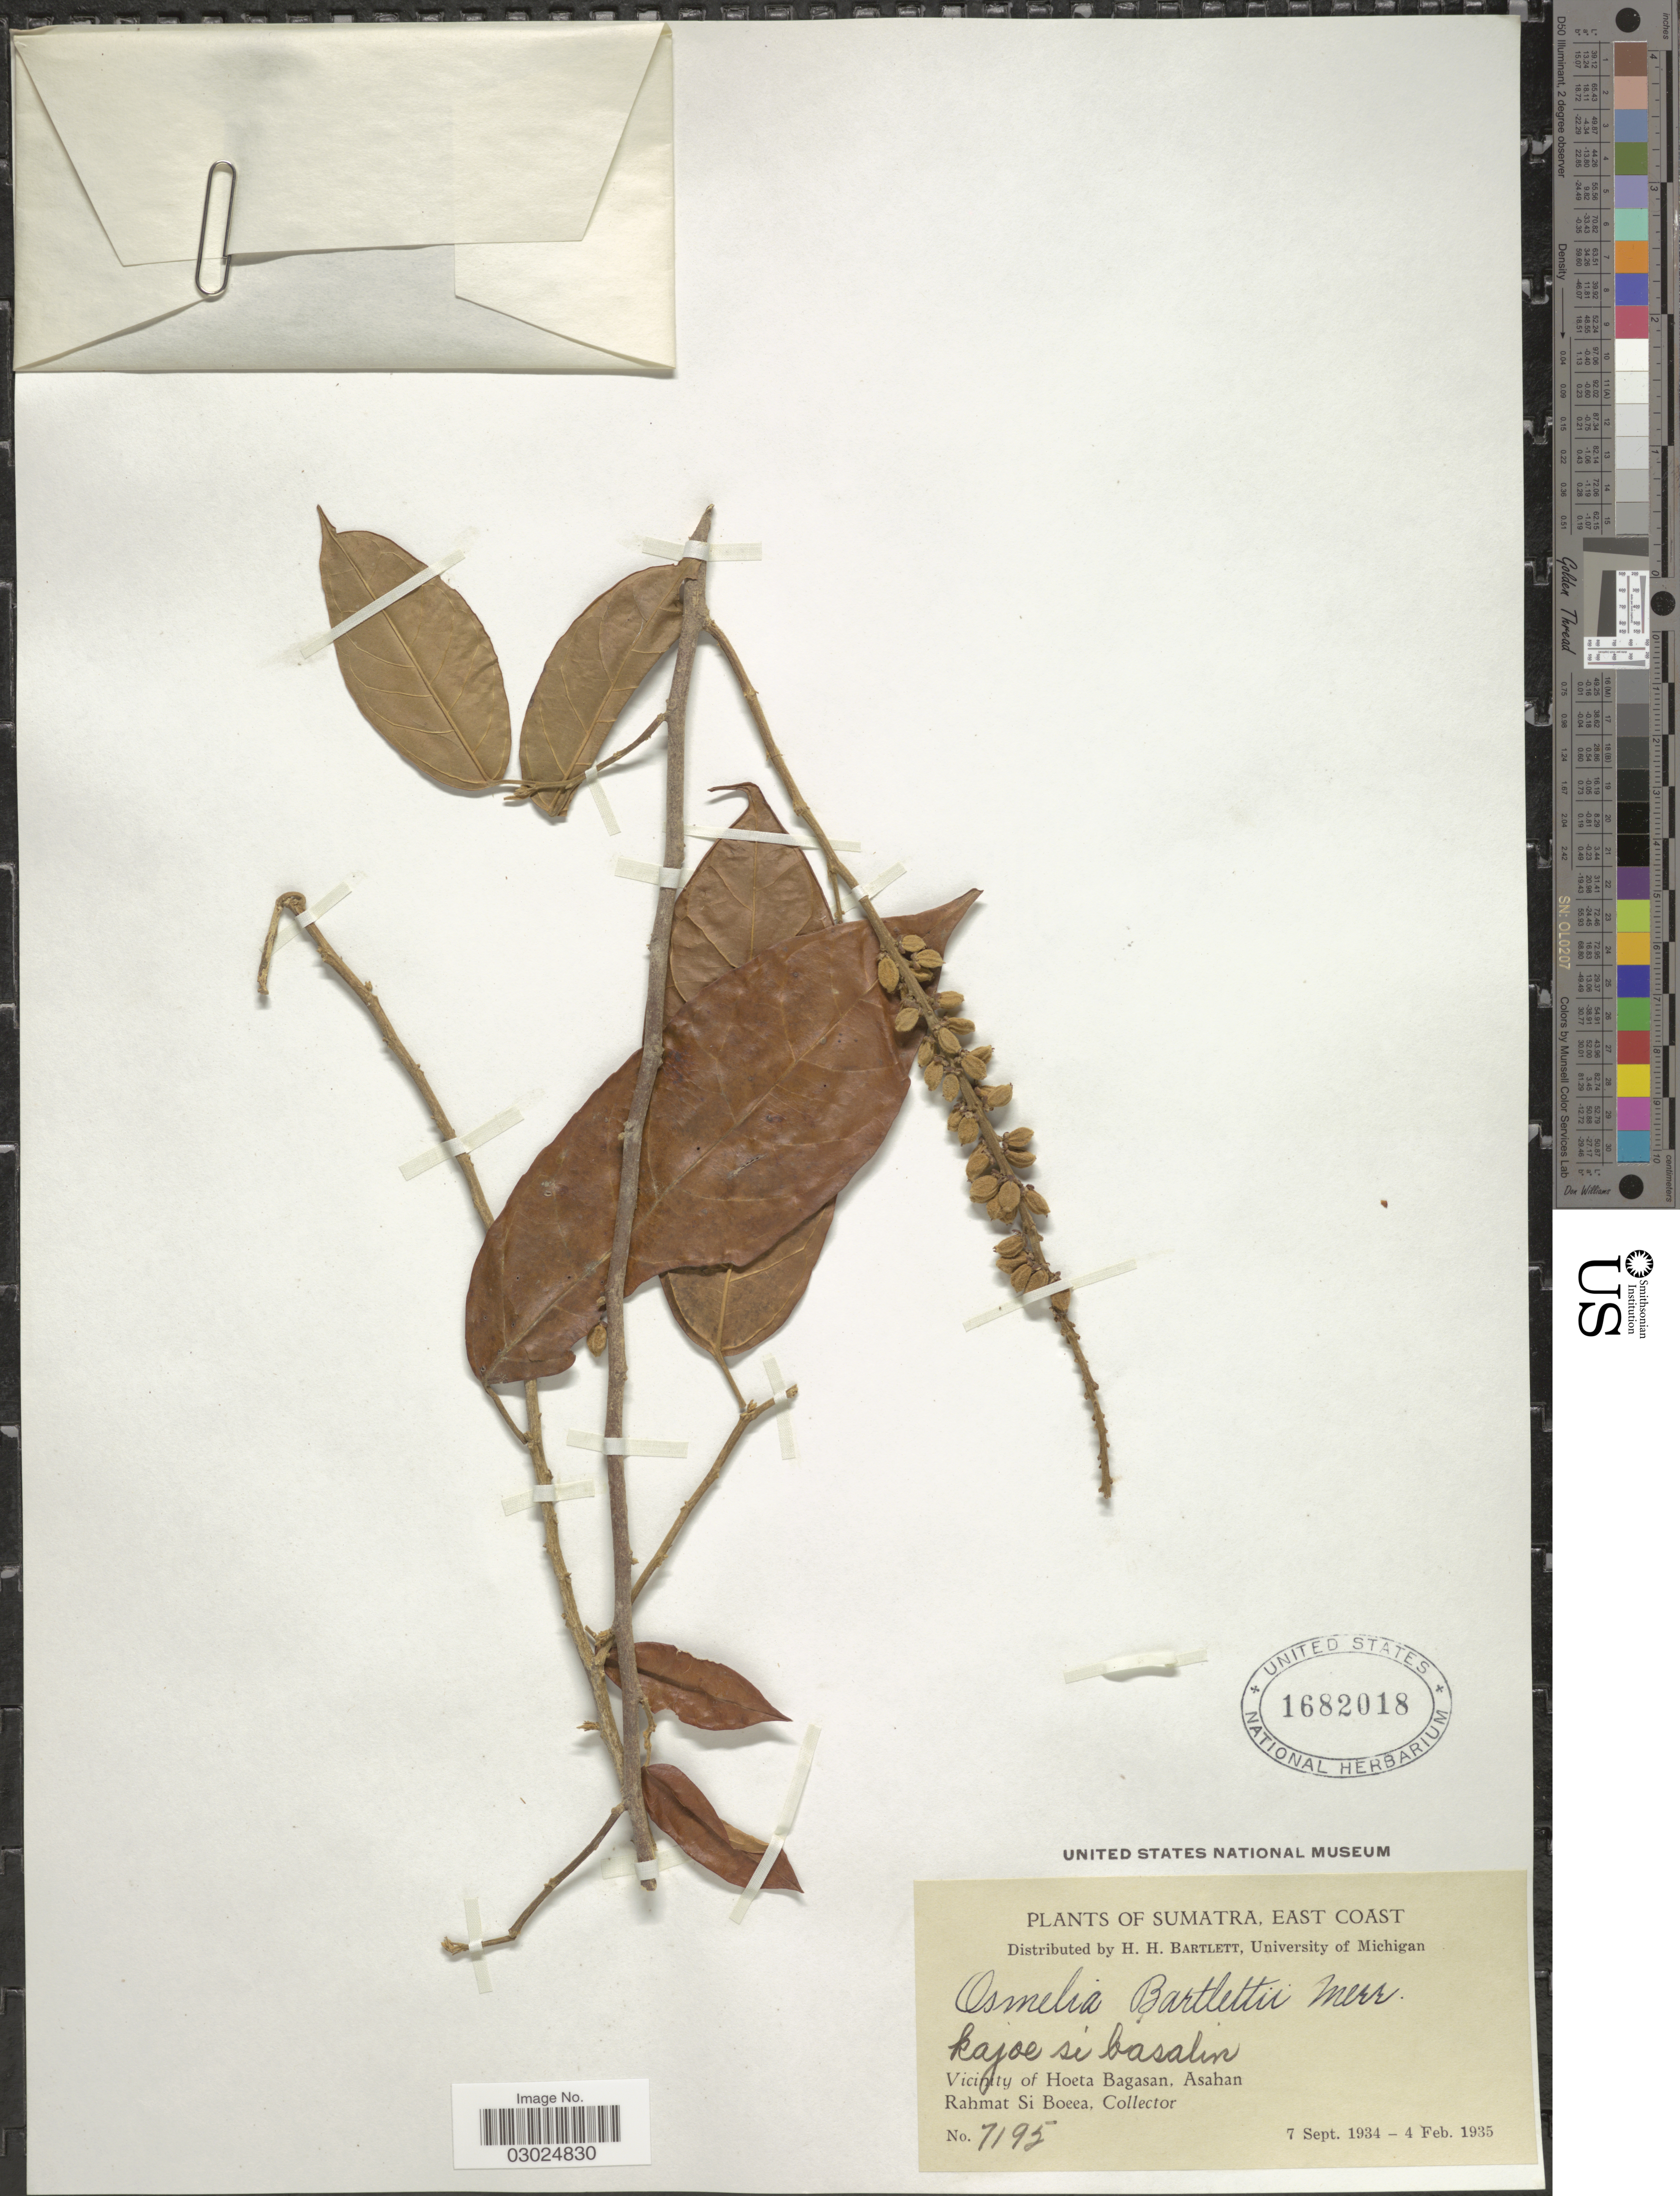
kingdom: Plantae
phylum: Tracheophyta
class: Magnoliopsida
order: Malpighiales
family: Salicaceae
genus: Osmelia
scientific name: Osmelia bartlettii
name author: Merr.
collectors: Rahmat Si Boeea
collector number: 7195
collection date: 1934-09-07/1935-02-04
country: Indonesia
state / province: Sumatra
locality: East Coast, Vicinity of Hoeta Bagasan, Asahan.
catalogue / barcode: US 1682018